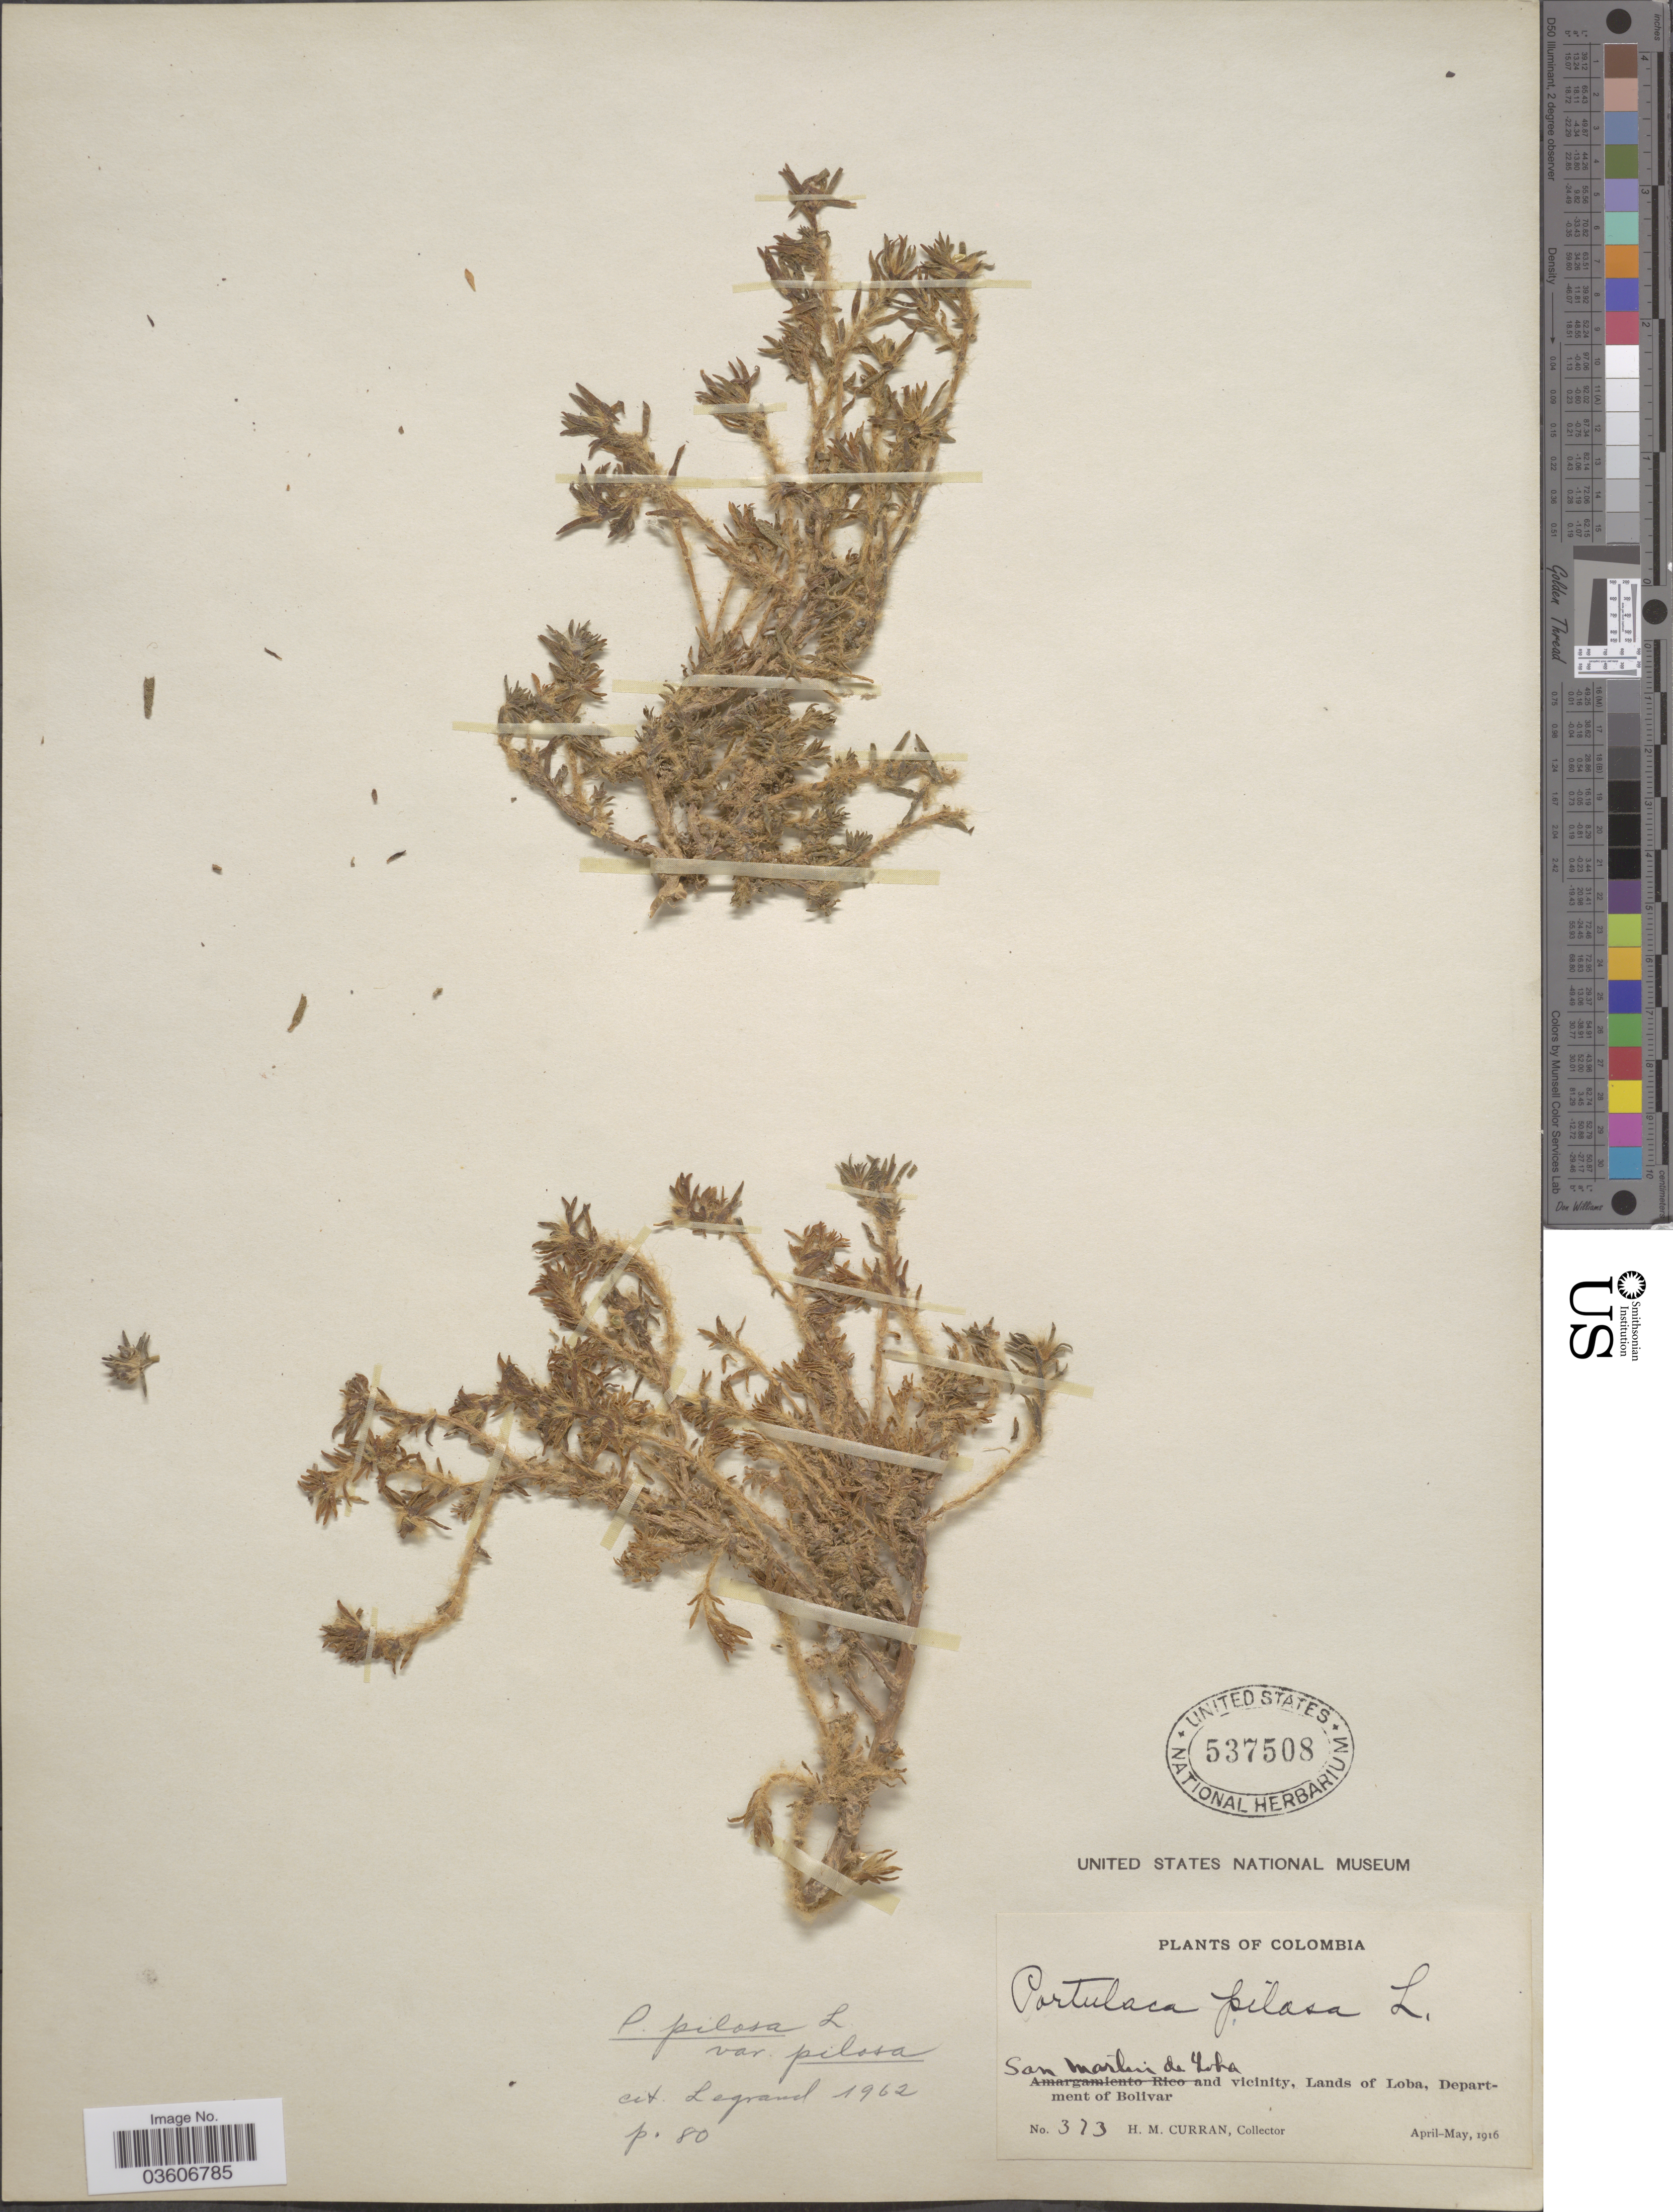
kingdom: Plantae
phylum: Tracheophyta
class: Magnoliopsida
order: Caryophyllales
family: Portulacaceae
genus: Portulaca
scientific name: Portulaca pilosa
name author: L.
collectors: H. M. Curran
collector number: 373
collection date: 1916-04/1916-05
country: Colombia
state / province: Bolívar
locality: San Martin de Loba and vicinity, Lands of Loba, Department of Bolivar.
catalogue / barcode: US 537508